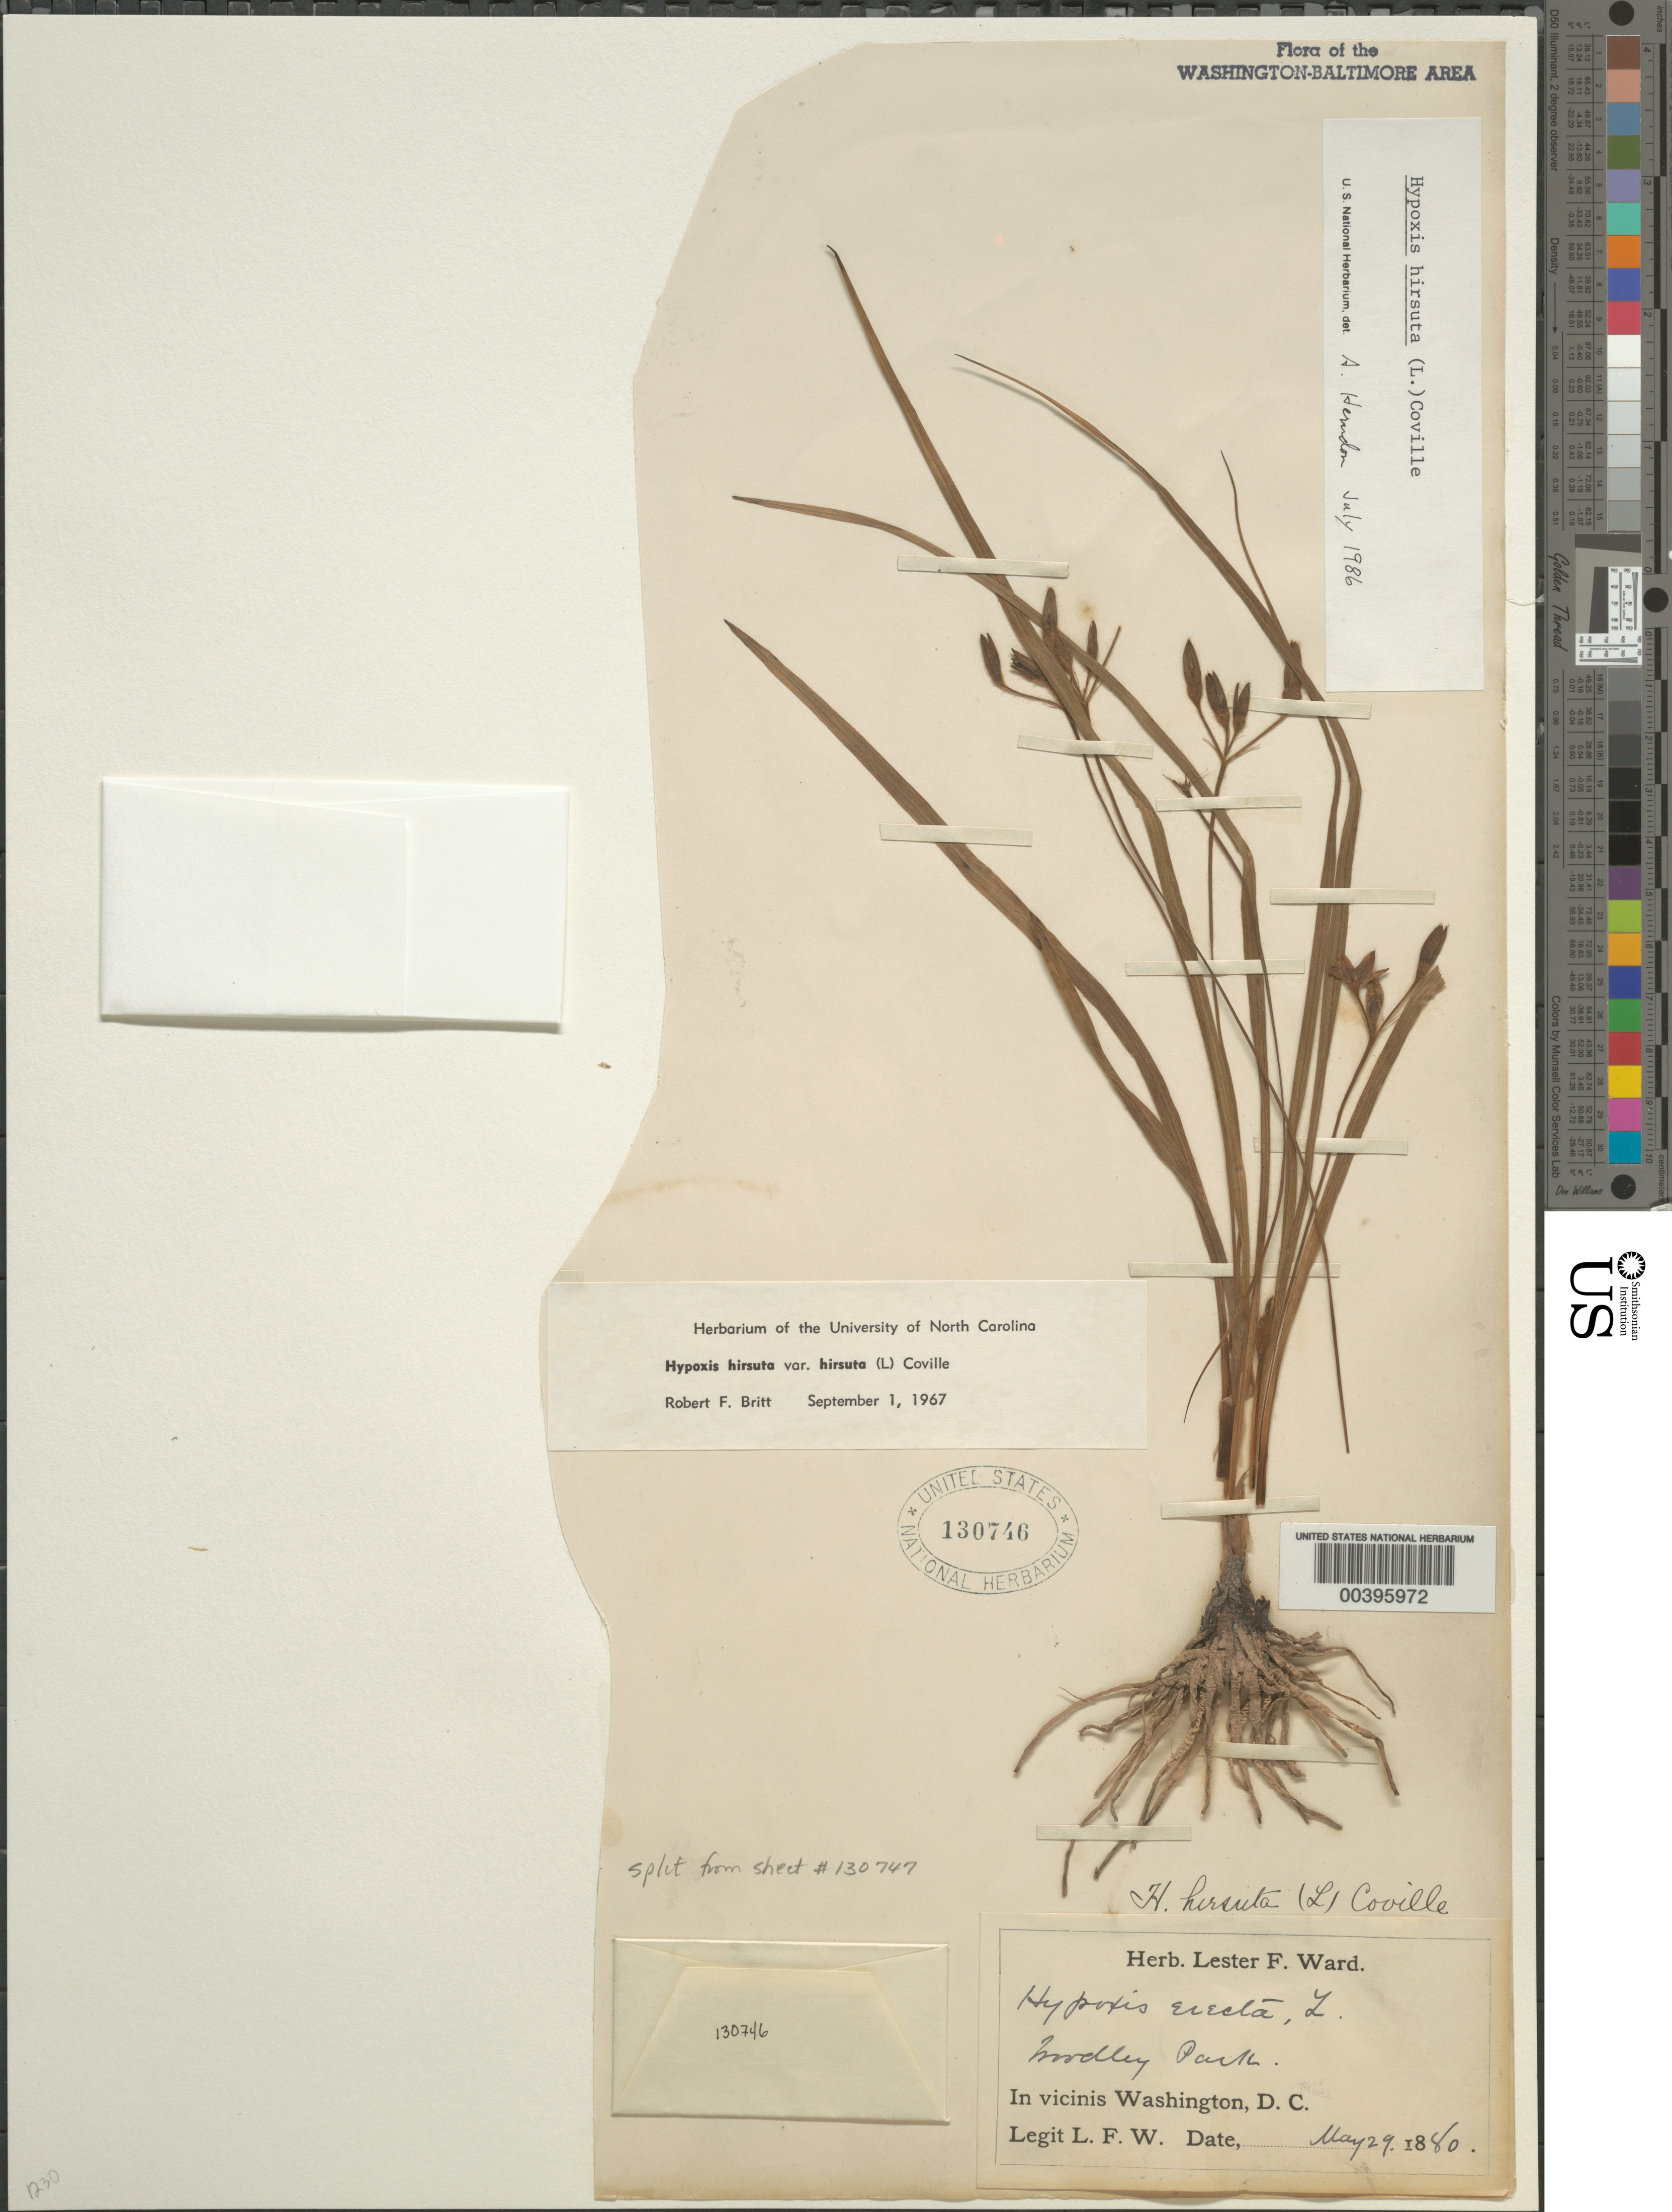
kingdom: Plantae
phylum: Tracheophyta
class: Liliopsida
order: Asparagales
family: Hypoxidaceae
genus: Hypoxis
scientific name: Hypoxis hirsuta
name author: (L.) Coville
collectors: L. F. Ward & R. Britt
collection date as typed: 29 May 1880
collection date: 1880-05-29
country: United States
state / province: District of Columbia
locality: Woodley Park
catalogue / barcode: US 130746